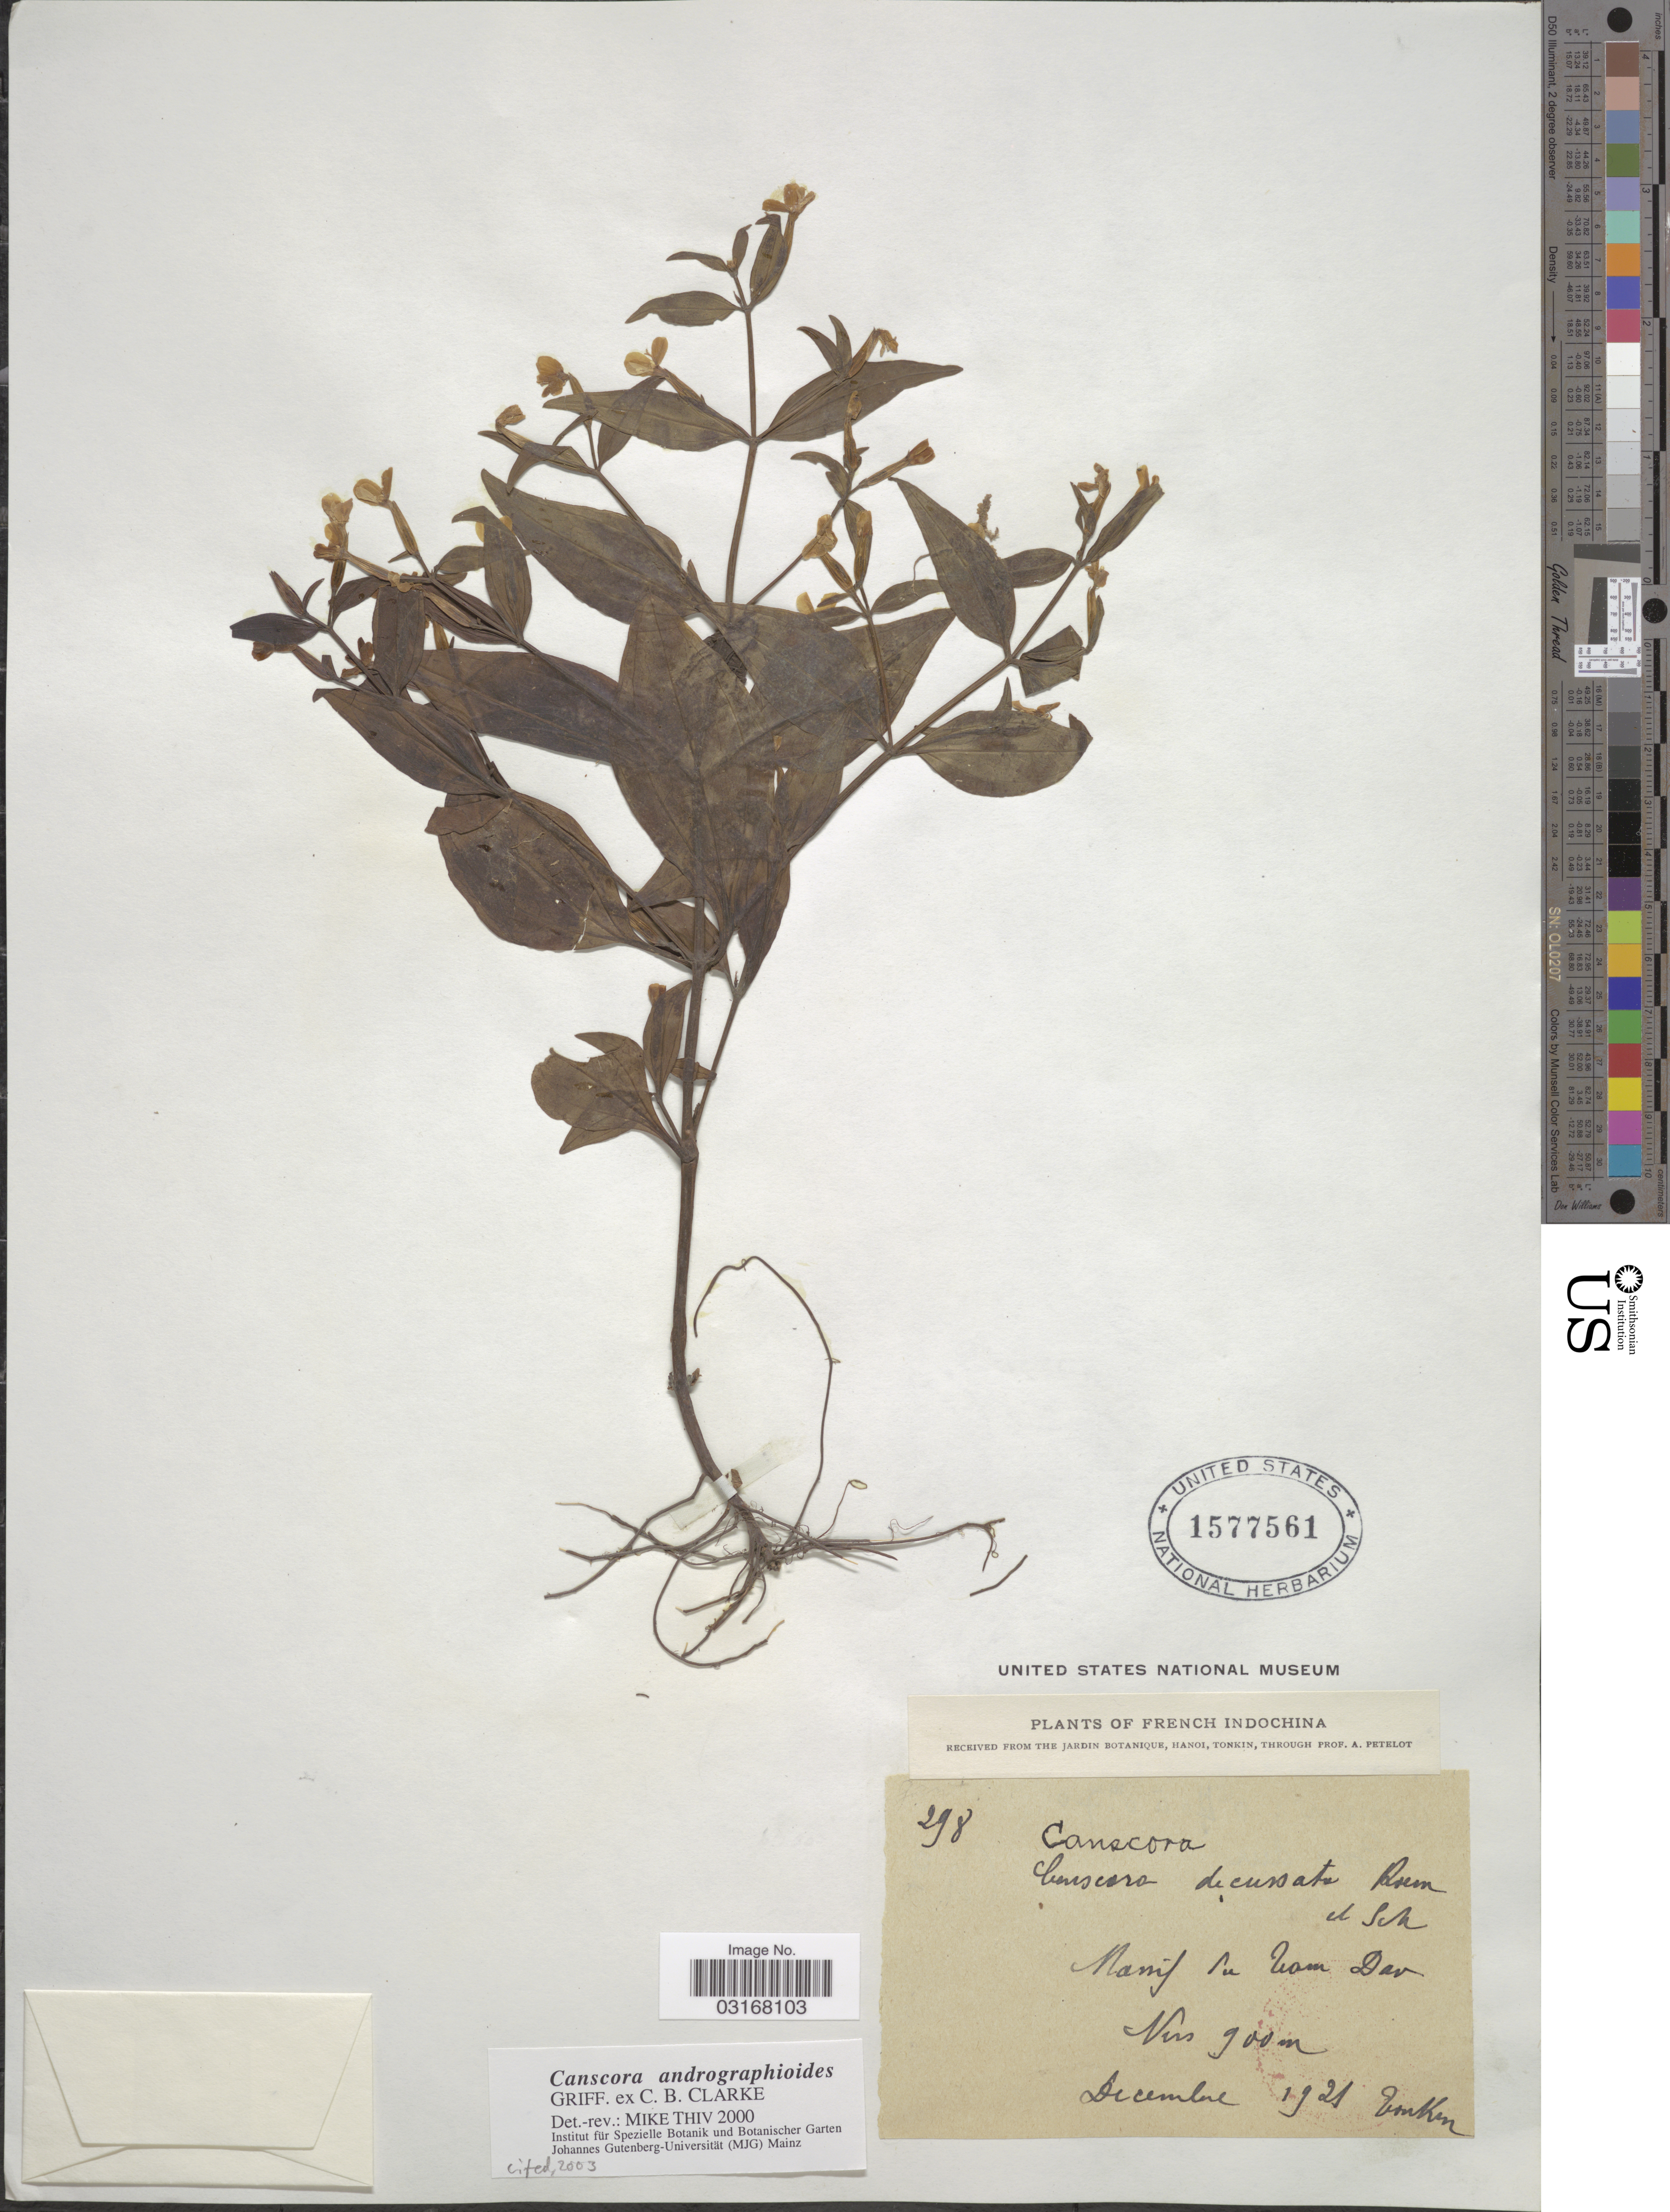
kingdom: Plantae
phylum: Tracheophyta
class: Magnoliopsida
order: Gentianales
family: Gentianaceae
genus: Canscora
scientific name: Canscora andrographioides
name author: Griff. ex C.B. Clarke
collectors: P. A. Pételot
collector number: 298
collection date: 1921-12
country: Vietnam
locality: French Indochina. Massif du Tam [interpreted] Dao.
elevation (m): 900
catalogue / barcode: US 1577561